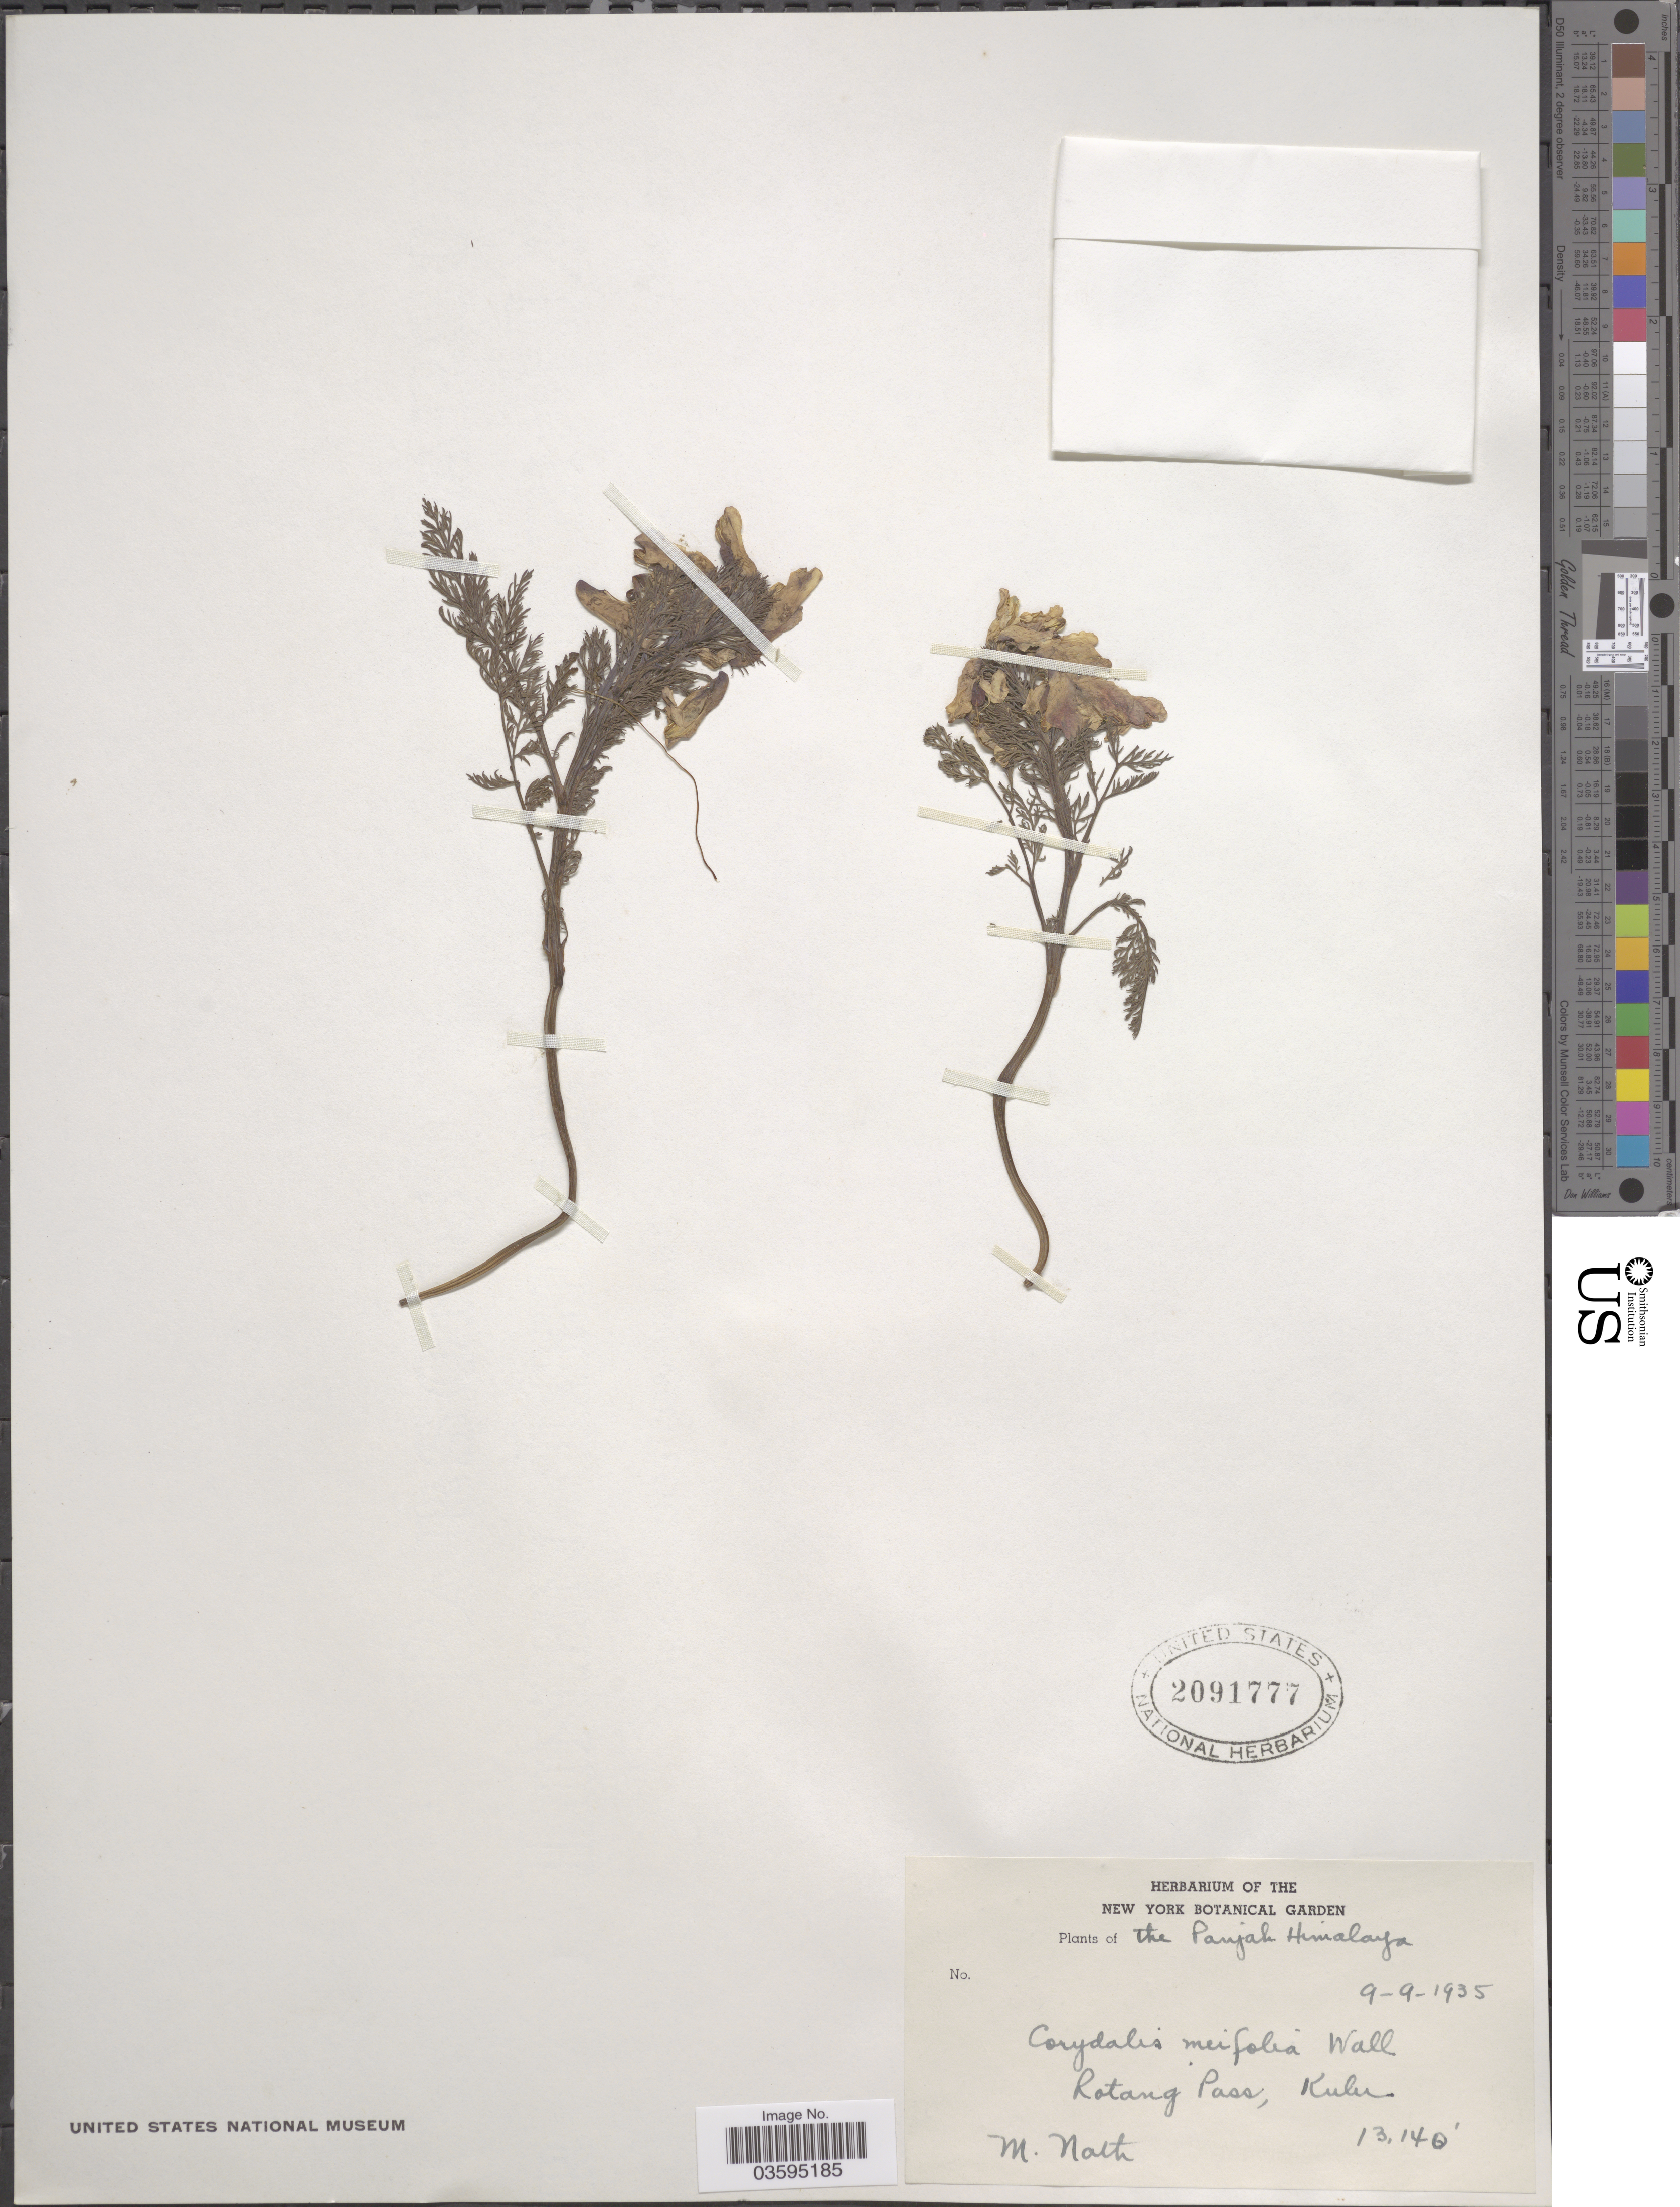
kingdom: Plantae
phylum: Tracheophyta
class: Magnoliopsida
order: Ranunculales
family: Papaveraceae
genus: Corydalis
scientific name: Corydalis meifolia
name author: Wall.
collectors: M. Nath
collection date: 1935-09-09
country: India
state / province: Punjab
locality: The Panjab Himalaya. Rotang Pass, Kulu.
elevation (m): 4005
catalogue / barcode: US 2091777